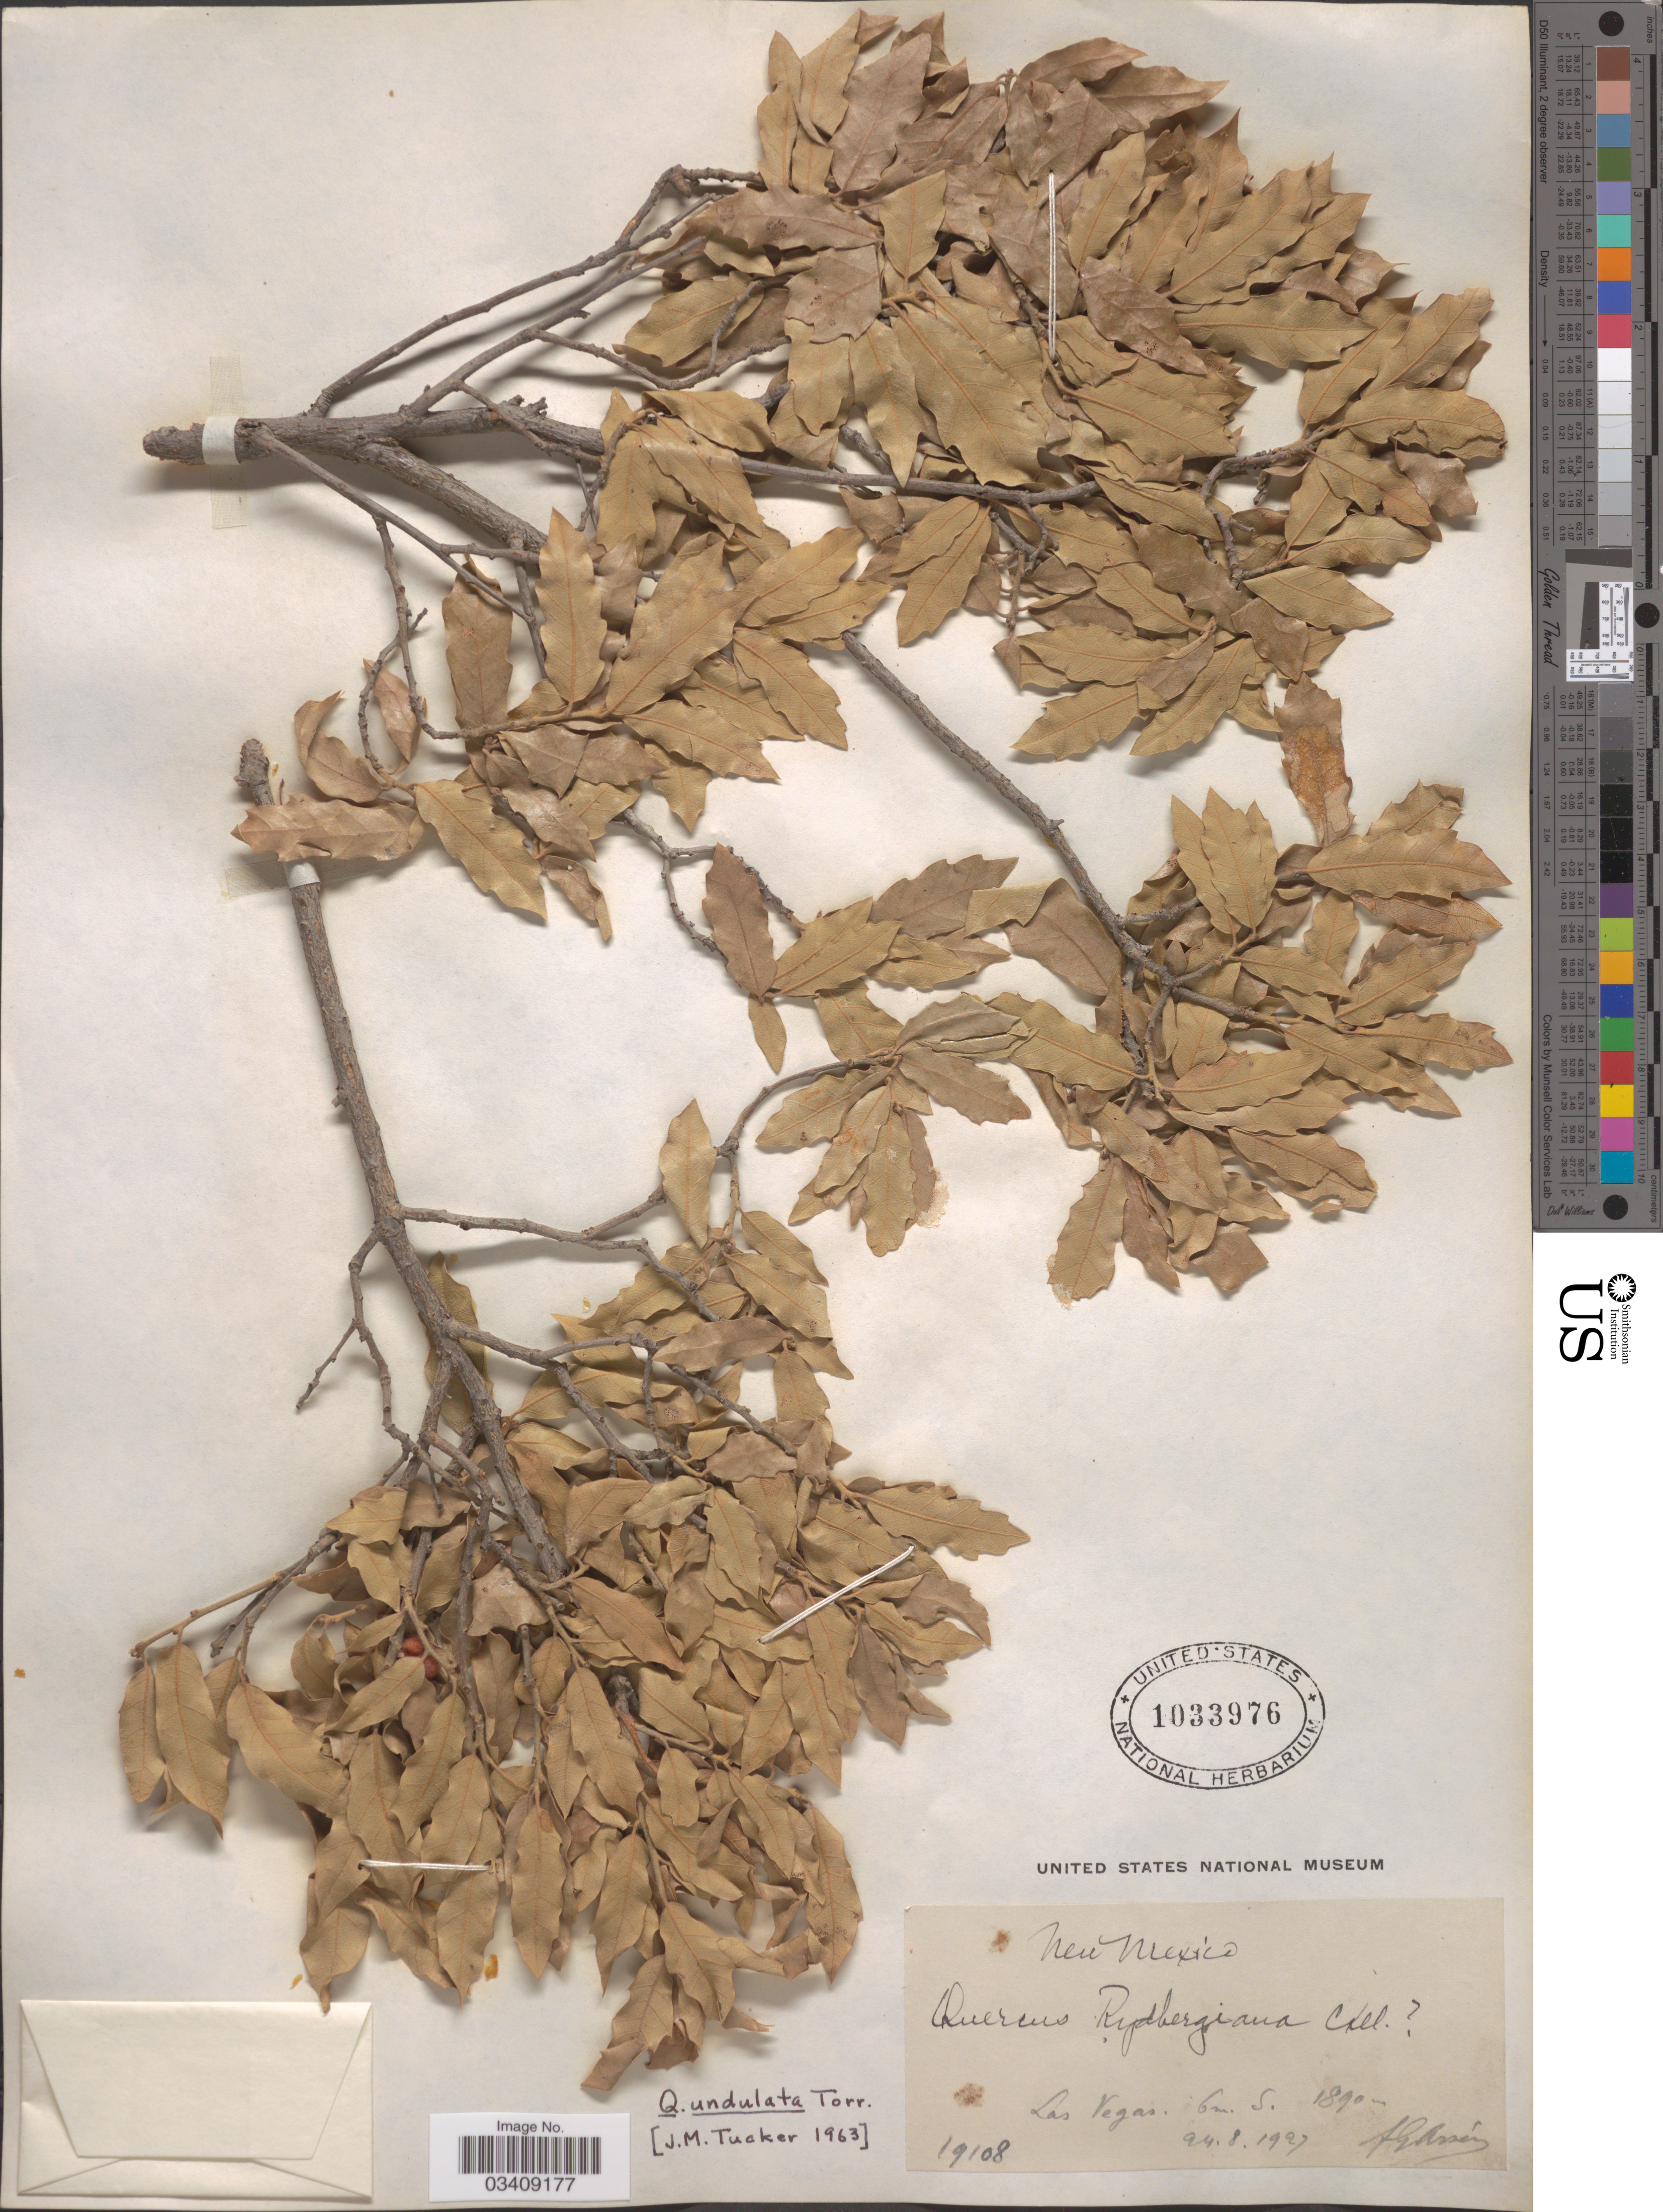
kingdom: Plantae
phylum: Tracheophyta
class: Magnoliopsida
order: Fagales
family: Fagaceae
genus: Quercus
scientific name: Quercus undulata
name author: Torr.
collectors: F. Arsène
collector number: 19108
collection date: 1927-08-24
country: United States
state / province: New Mexico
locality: Las Vegas. 6m. S.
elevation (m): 1890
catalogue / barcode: US 1033976